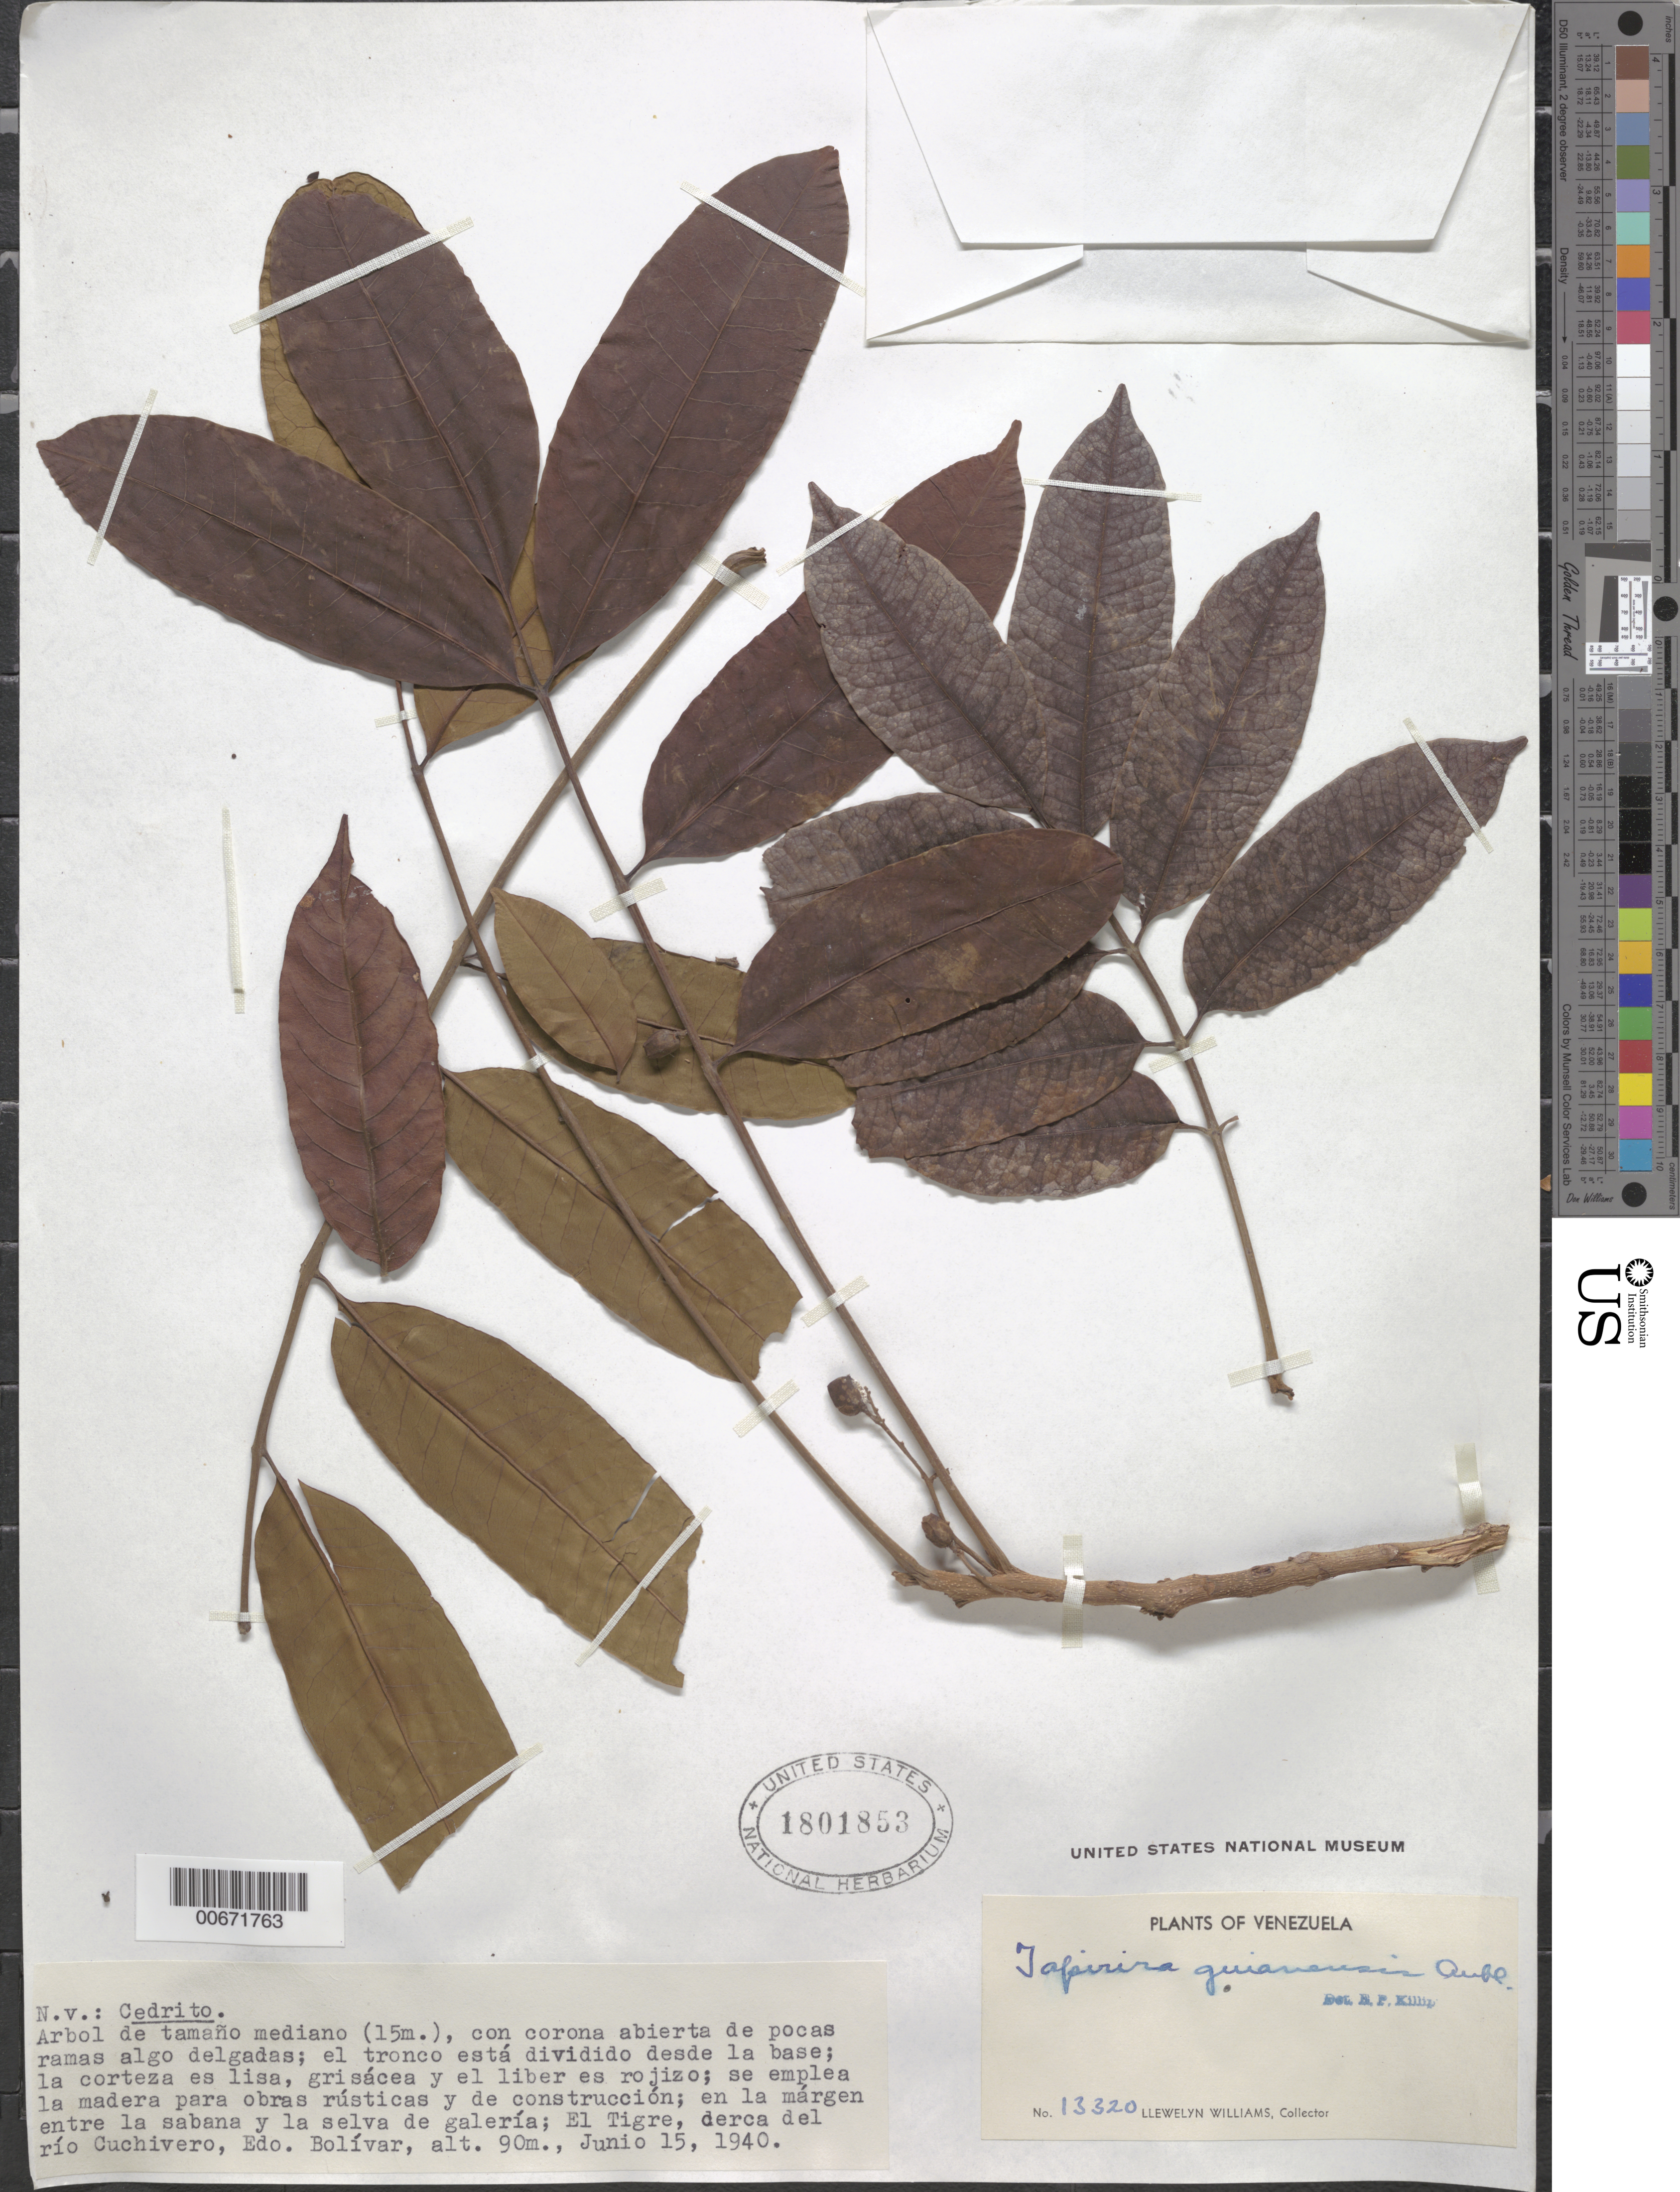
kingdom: Plantae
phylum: Tracheophyta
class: Magnoliopsida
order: Sapindales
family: Anacardiaceae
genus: Tapirira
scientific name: Tapirira guianensis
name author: Aubl.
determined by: Killip, Ellsworth P.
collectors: Ll. Williams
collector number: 13320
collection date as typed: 15-Jun-40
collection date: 1940-06-15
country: Venezuela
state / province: Bolívar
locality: El Tigre, cerca de El Río Cuchivero; San Vicente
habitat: Border between gallery forests and savannah;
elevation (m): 95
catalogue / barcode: US 1801853